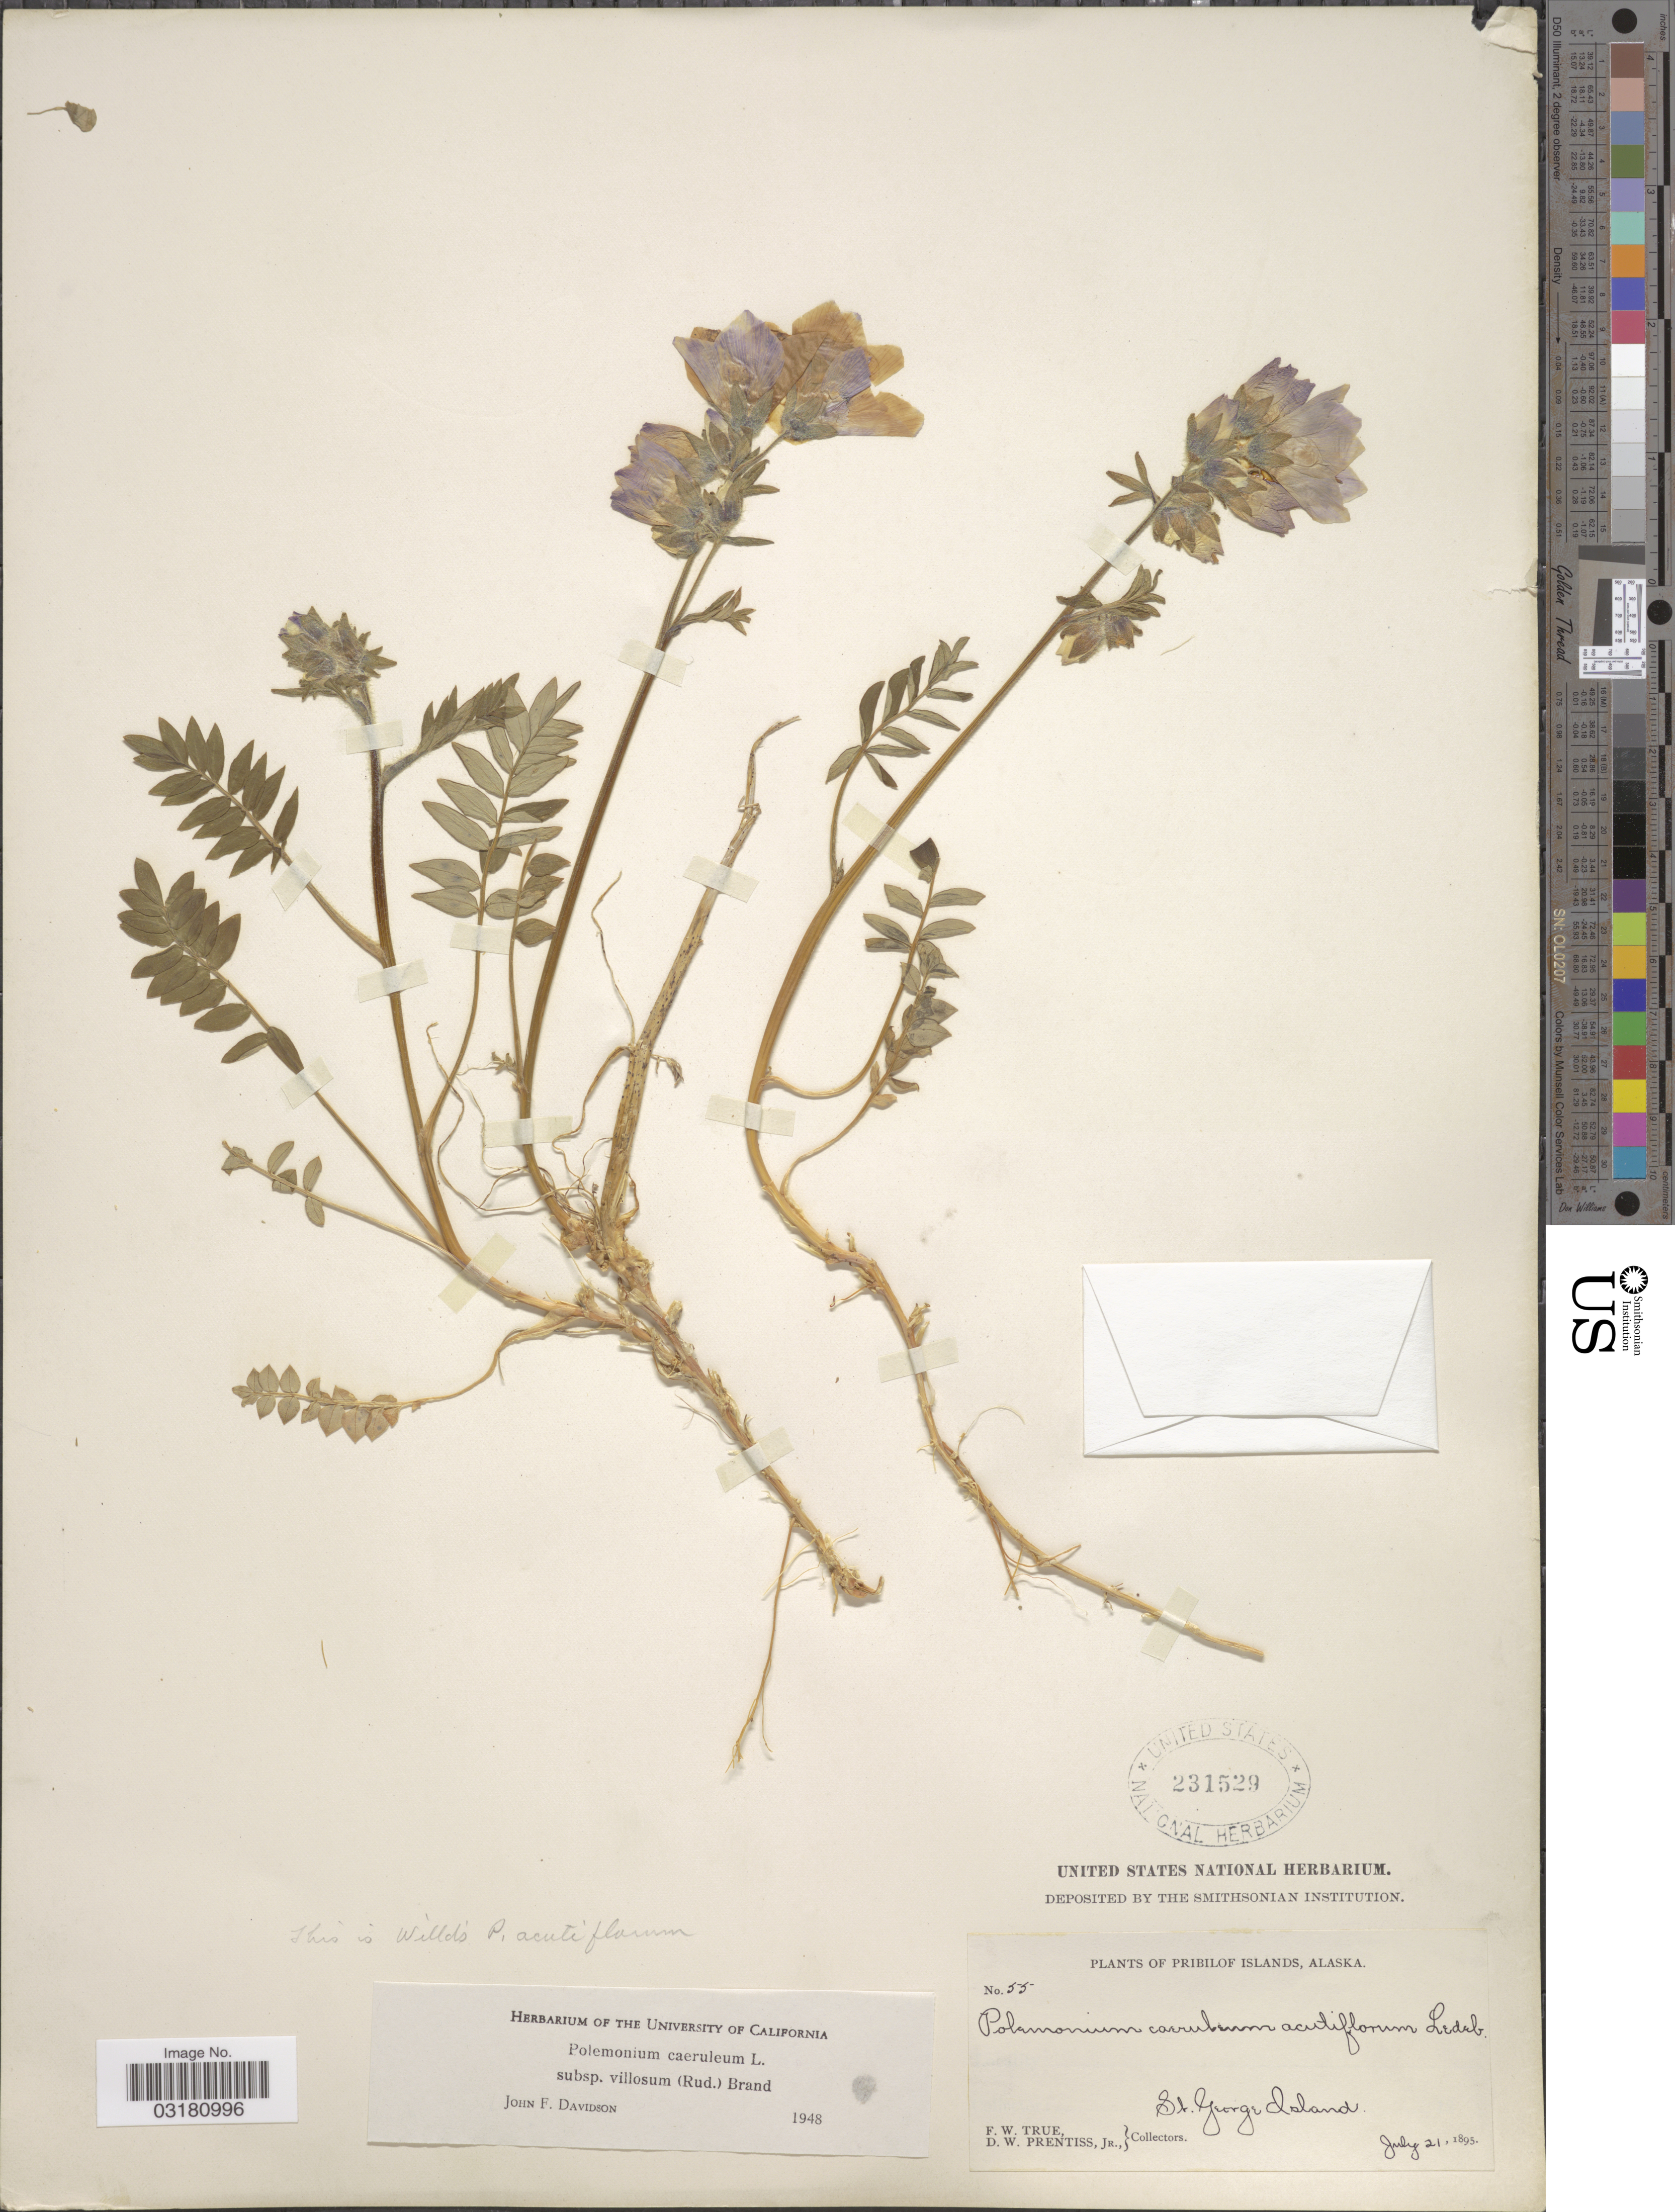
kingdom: Plantae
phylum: Tracheophyta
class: Magnoliopsida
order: Ericales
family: Polemoniaceae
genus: Polemonium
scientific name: Polemonium caeruleum var. villosum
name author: (Rudolph ex Georgi) Brand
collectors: F. True & D. Prentiss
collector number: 55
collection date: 1895-07-21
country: United States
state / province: Alaska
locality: Pribilof Islands. St. George Island.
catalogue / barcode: US 231529